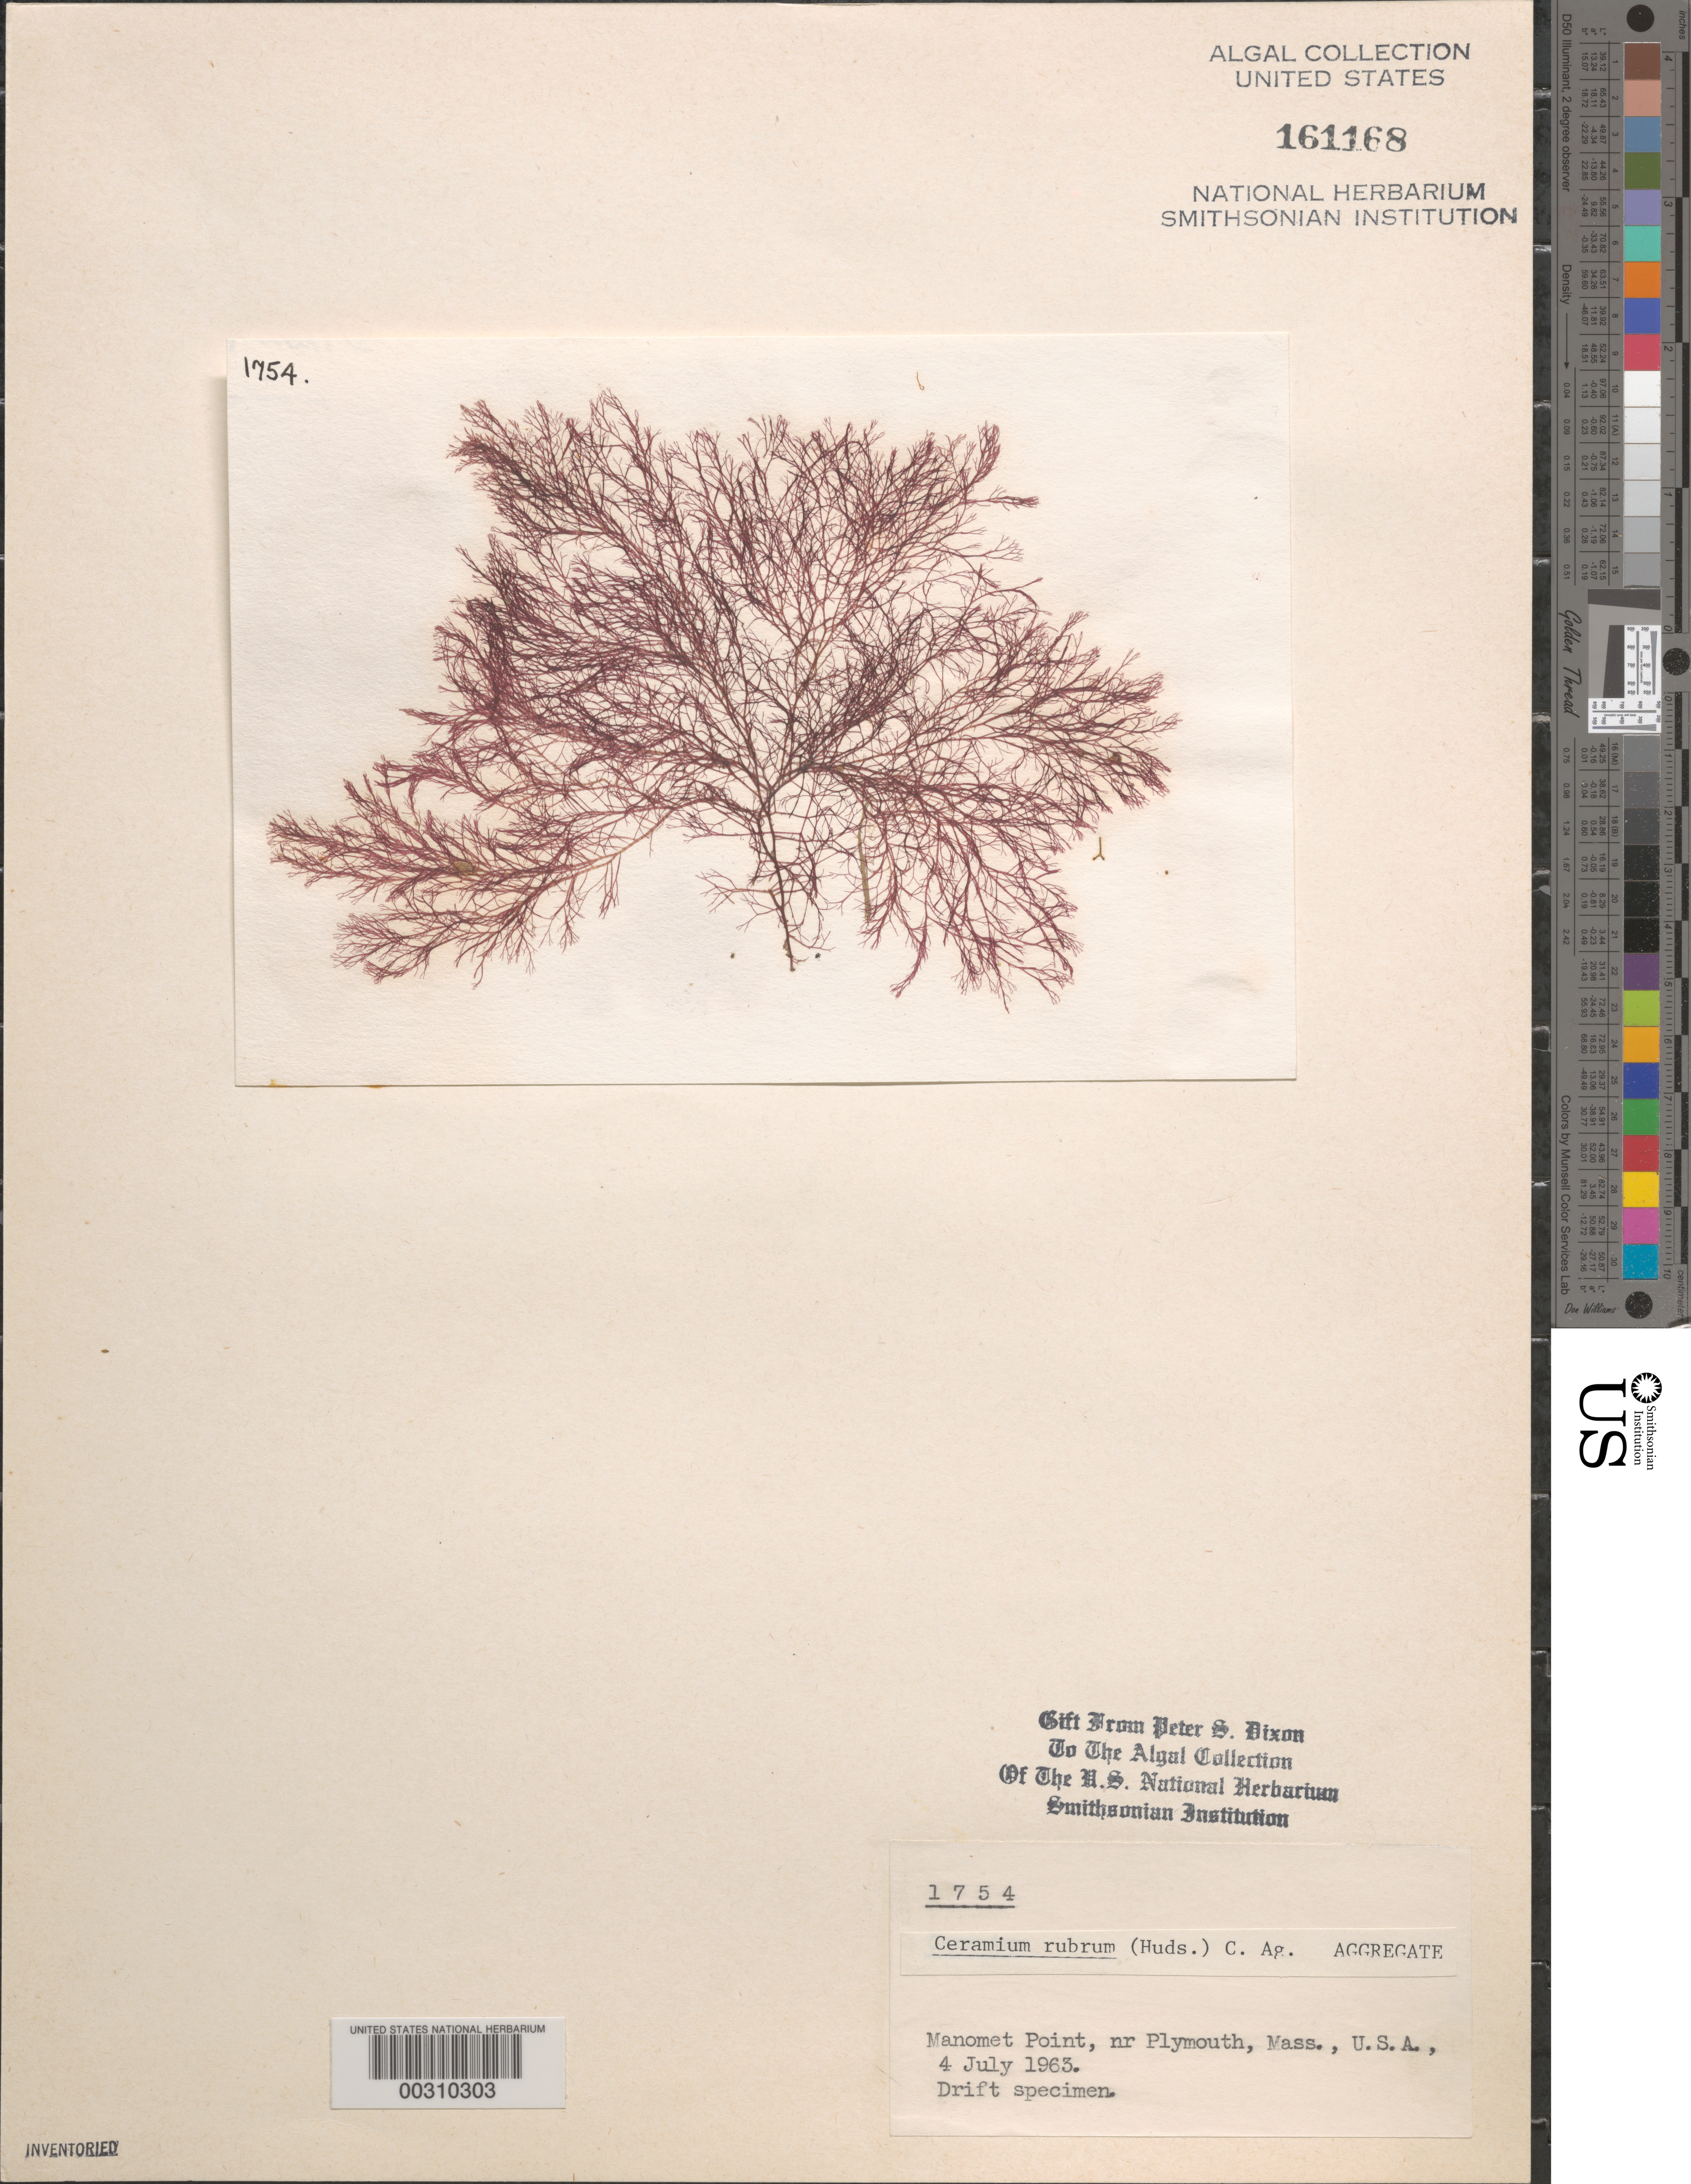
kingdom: Plantae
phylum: Rhodophyta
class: Florideophyceae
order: Ceramiales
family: Ceramiaceae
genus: Ceramium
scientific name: Ceramium rubrum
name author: C. Agardh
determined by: Dixon, P. S.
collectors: P. S. Dixon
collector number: PSD 1754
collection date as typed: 04 Jul 1963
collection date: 1963-07-04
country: United States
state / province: Massachusetts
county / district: Plymouth County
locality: Manomet Point near Plymouth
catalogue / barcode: US 161168